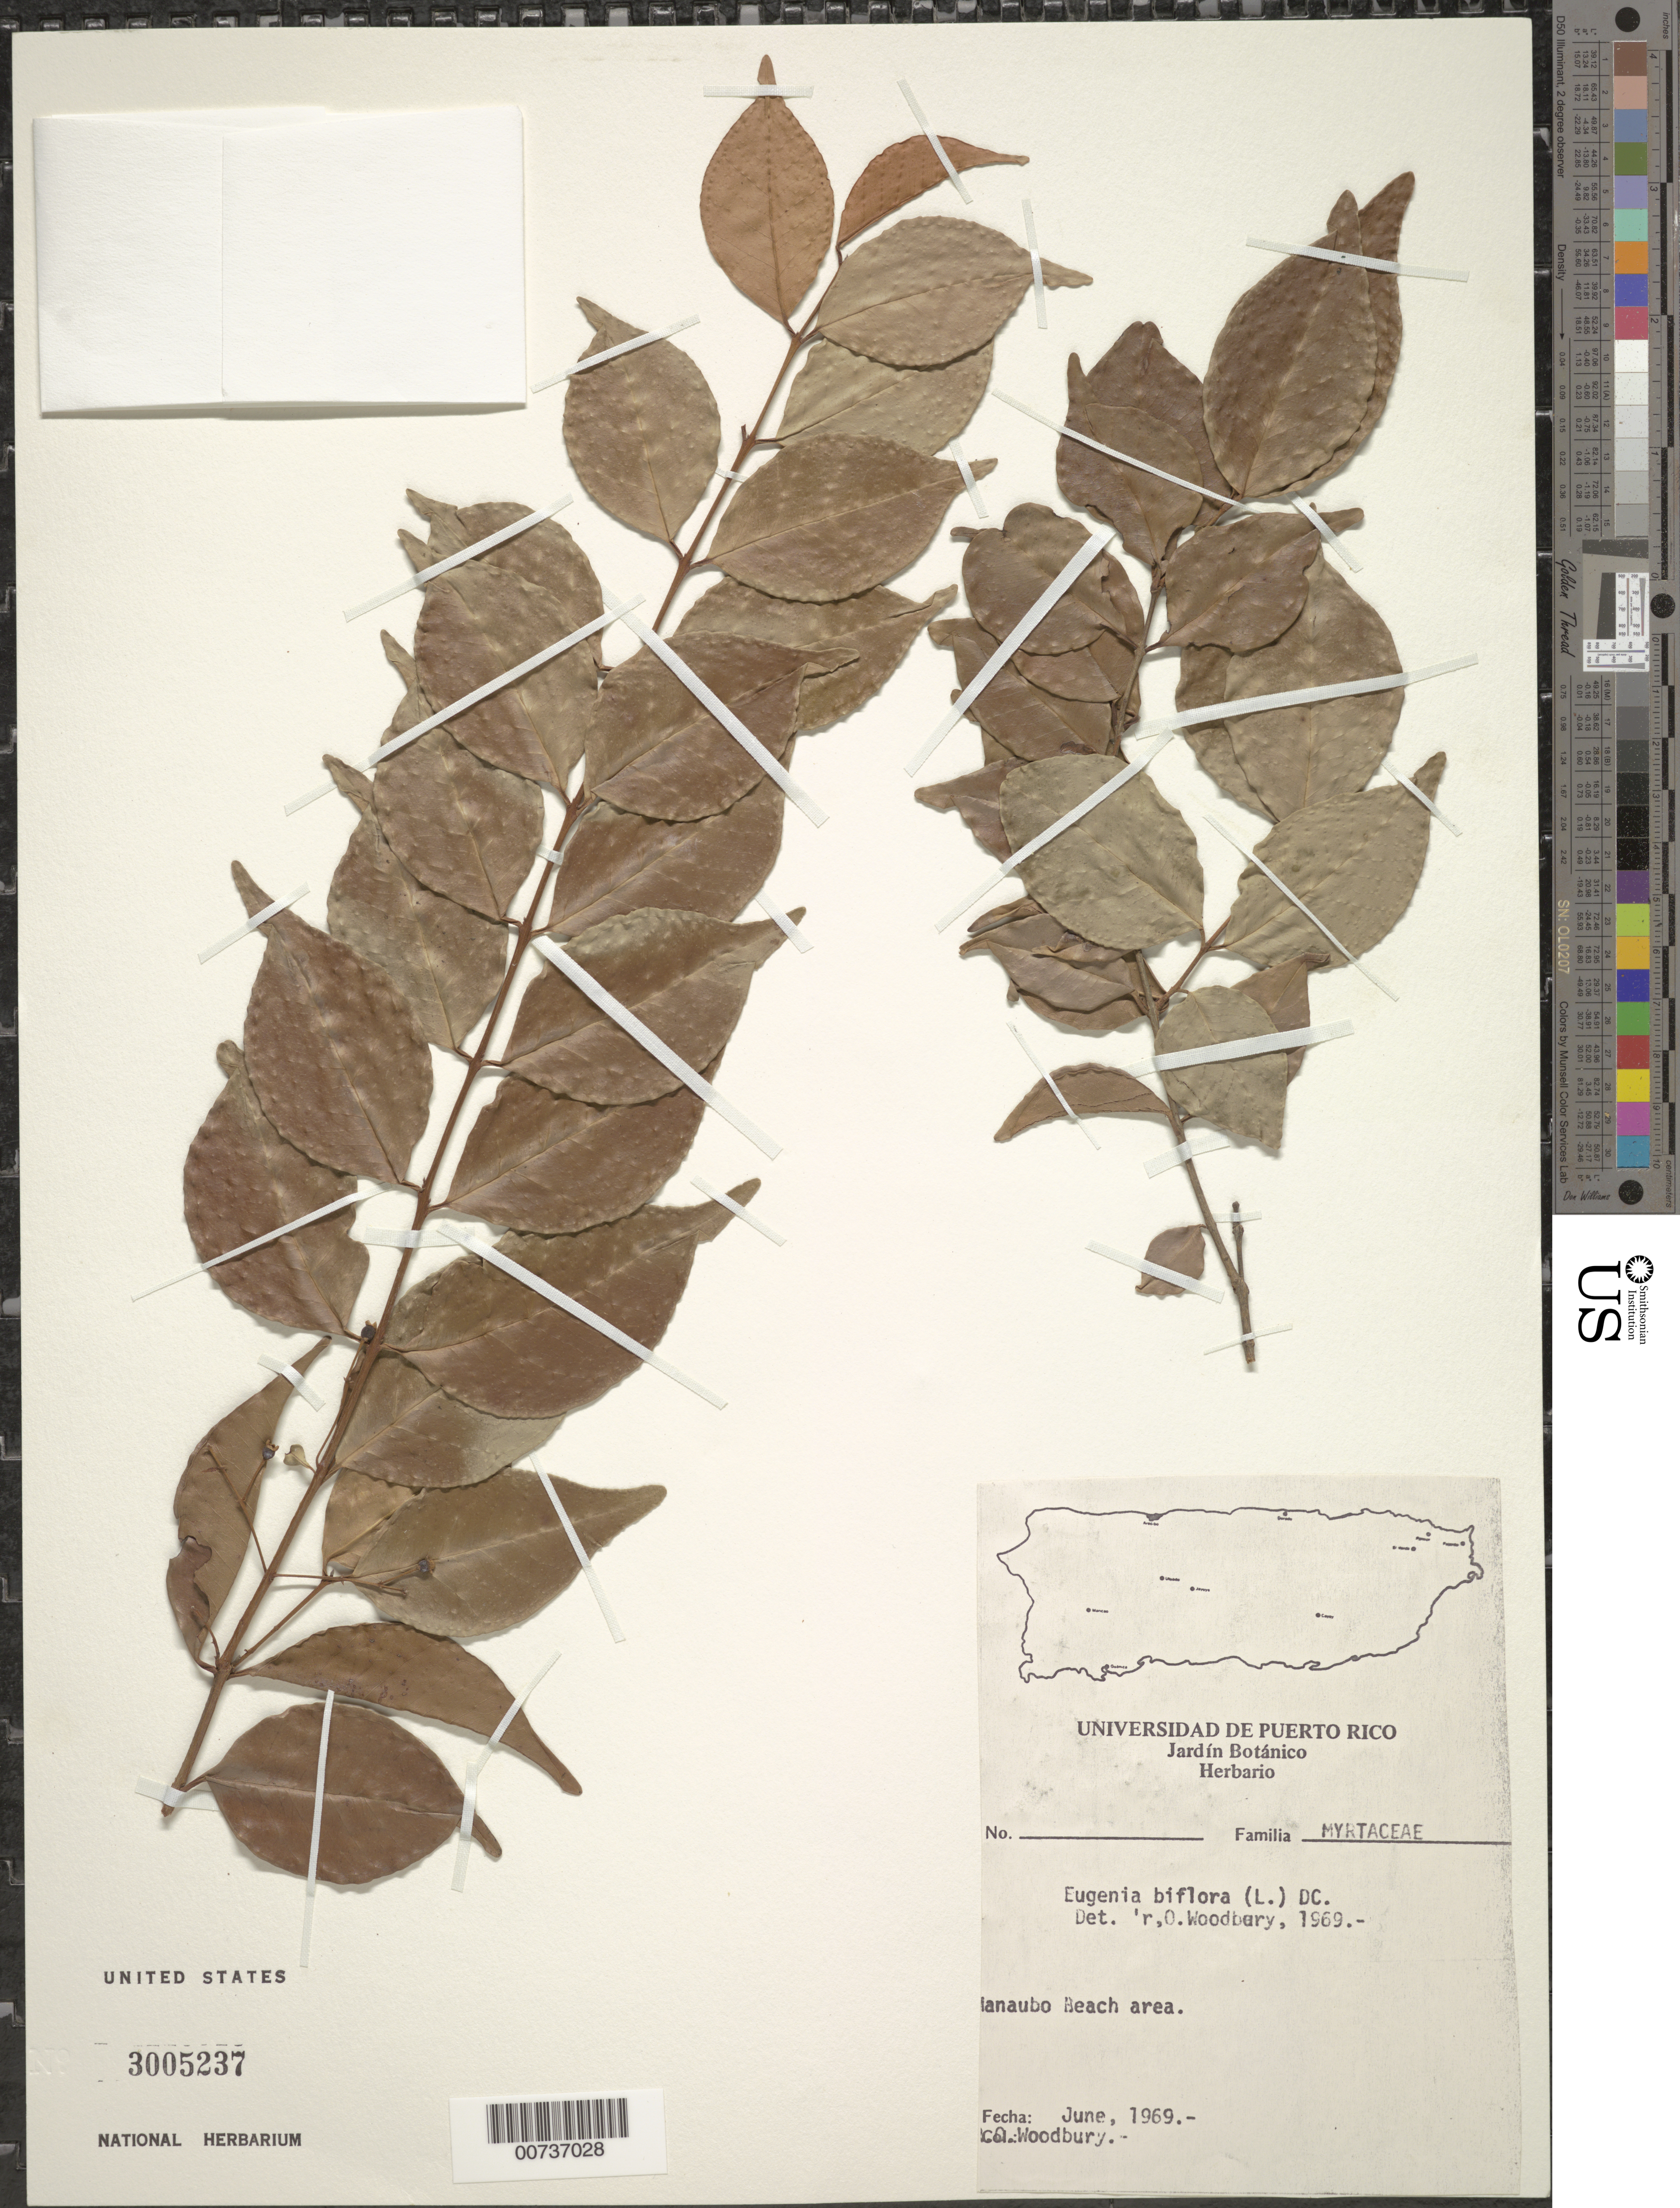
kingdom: Plantae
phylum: Tracheophyta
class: Magnoliopsida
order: Myrtales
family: Myrtaceae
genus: Eugenia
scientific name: Eugenia biflora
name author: (L.) DC.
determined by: Woodbury, R. O.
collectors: R. O. Woodbury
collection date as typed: Jun 1969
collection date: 1969-06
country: Puerto Rico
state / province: Maunabo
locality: Maunabo Beach area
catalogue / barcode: US 3005237